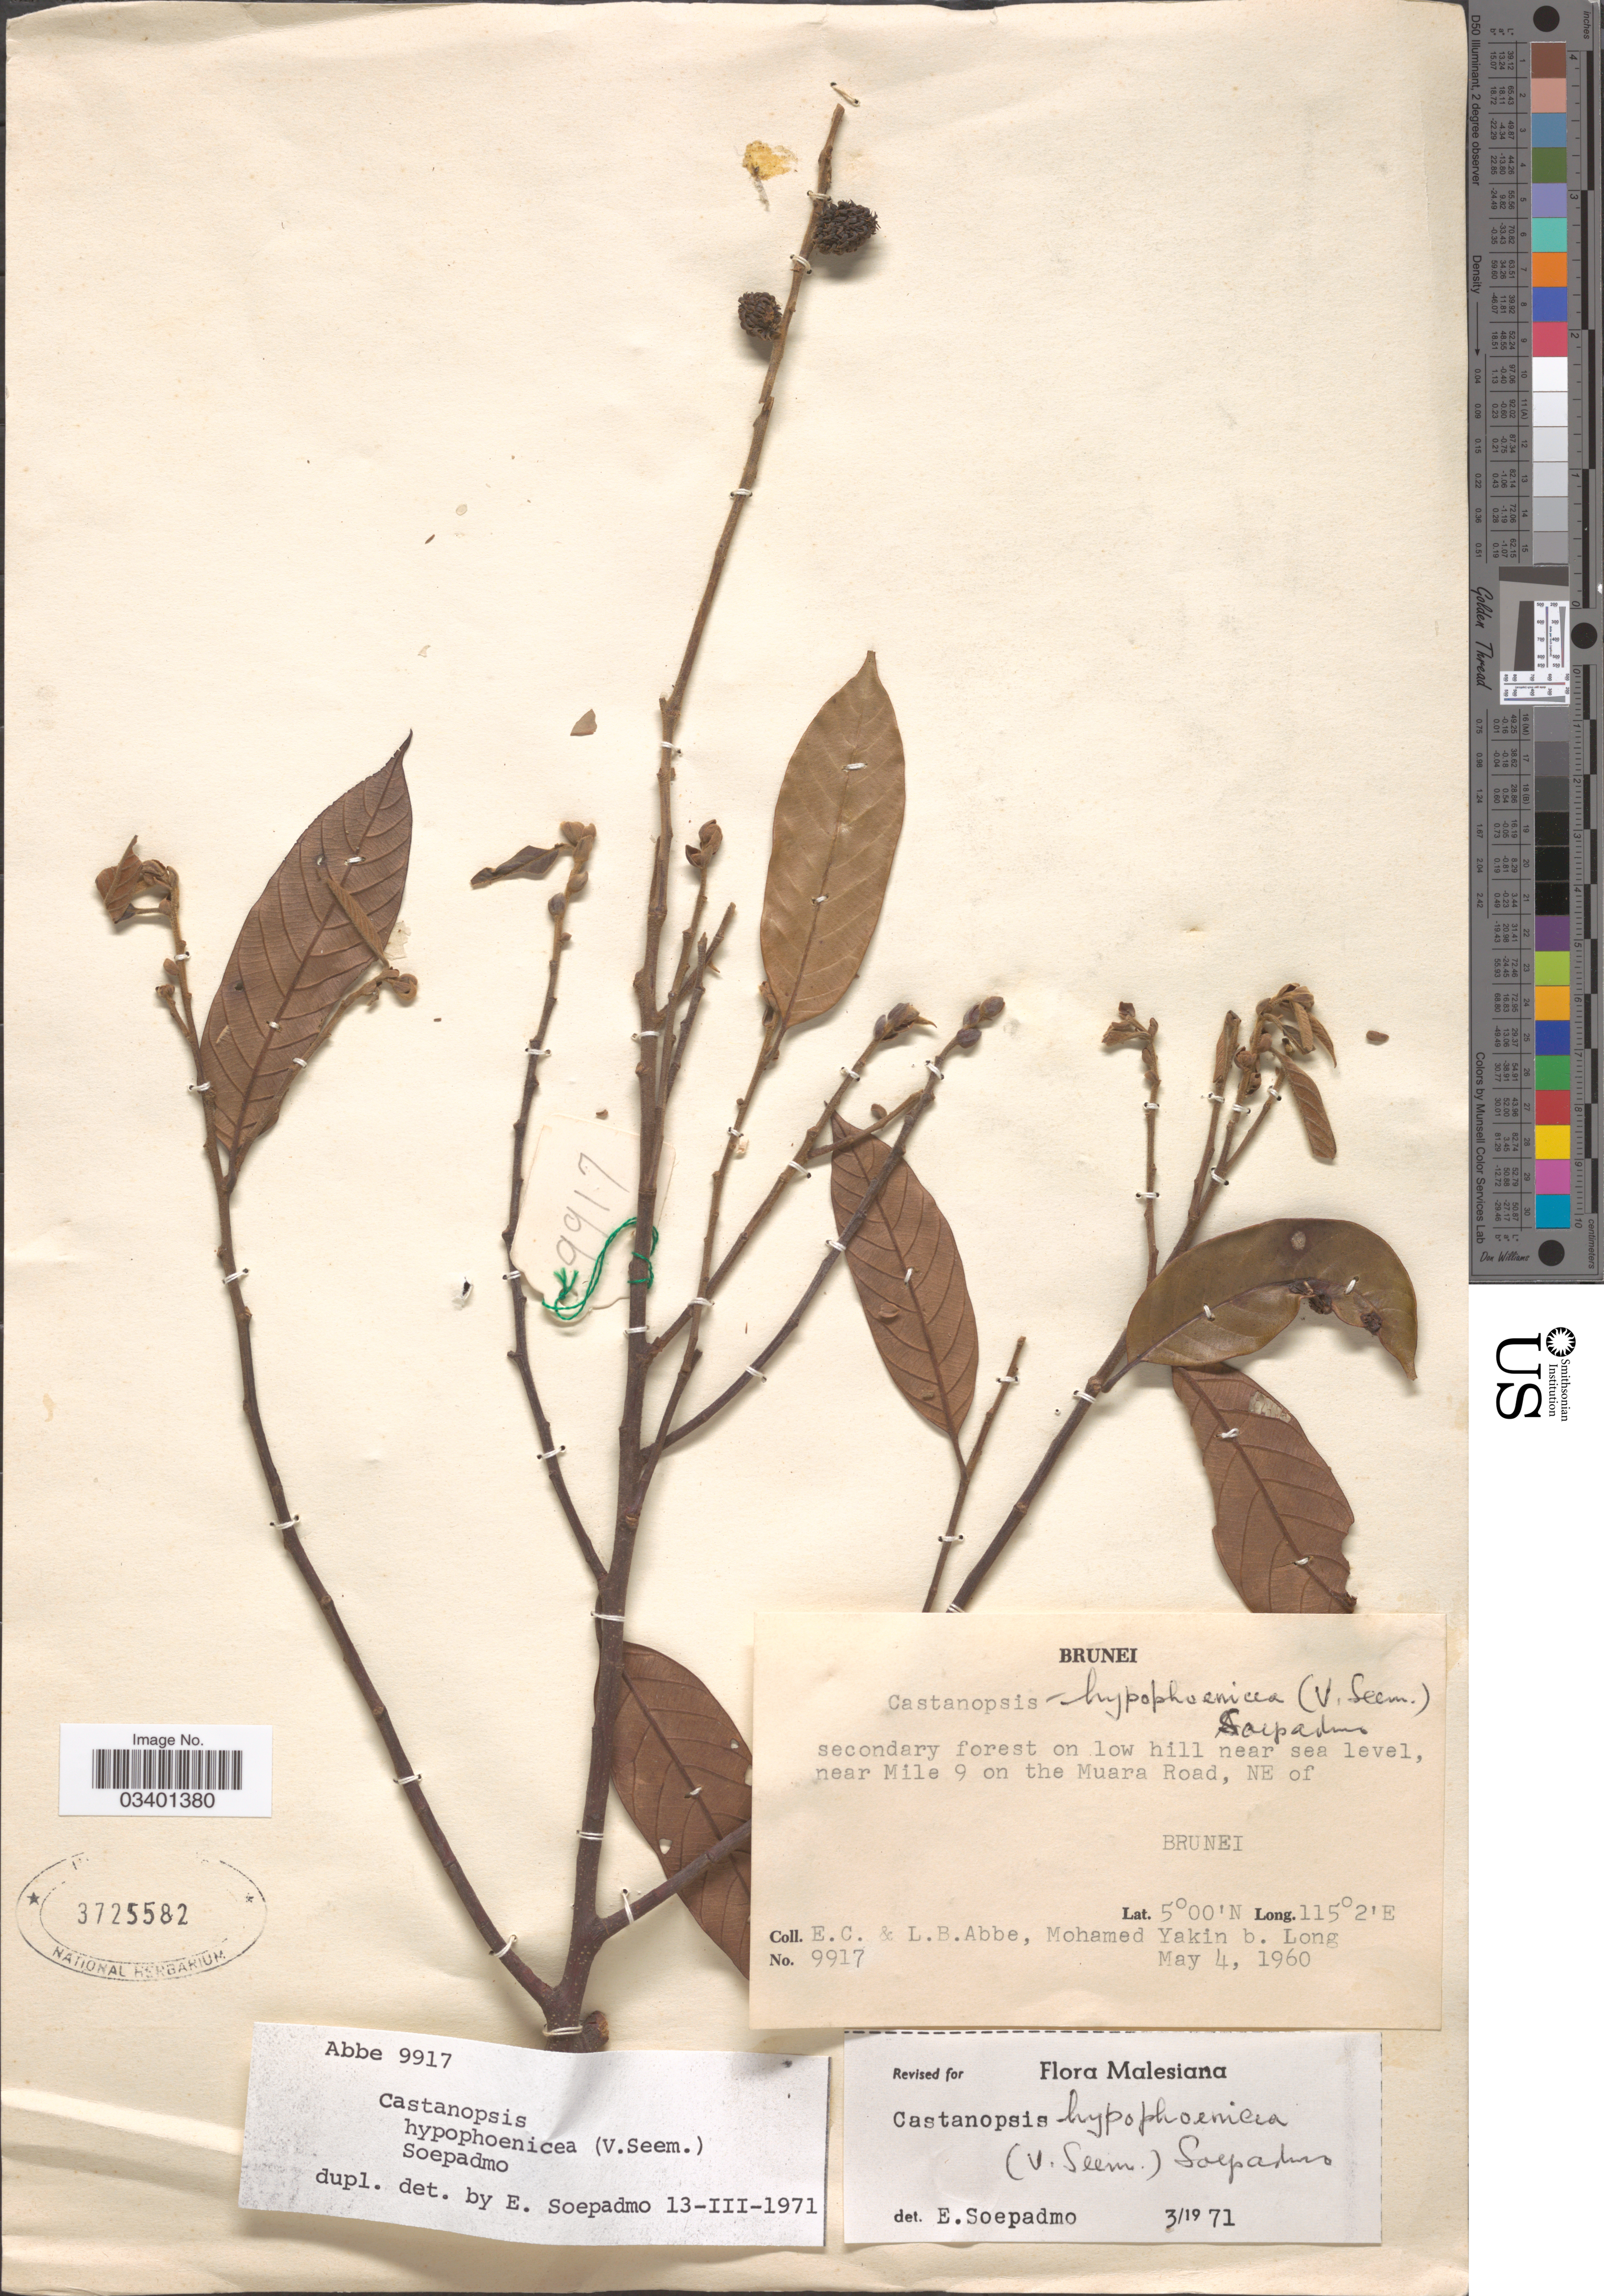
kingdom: Plantae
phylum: Tracheophyta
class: Magnoliopsida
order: Fagales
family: Fagaceae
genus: Castanopsis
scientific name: Castanopsis hypophoenicea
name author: (Seem.) Soepadmo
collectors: E. C. Abbe, L. B. Abbe & M. Yakin b. Long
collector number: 9917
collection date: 1960-05-04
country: Brunei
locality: Near Mile 9 on the Muara Road, NE of Brunei. Brunei.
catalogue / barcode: US 3725582